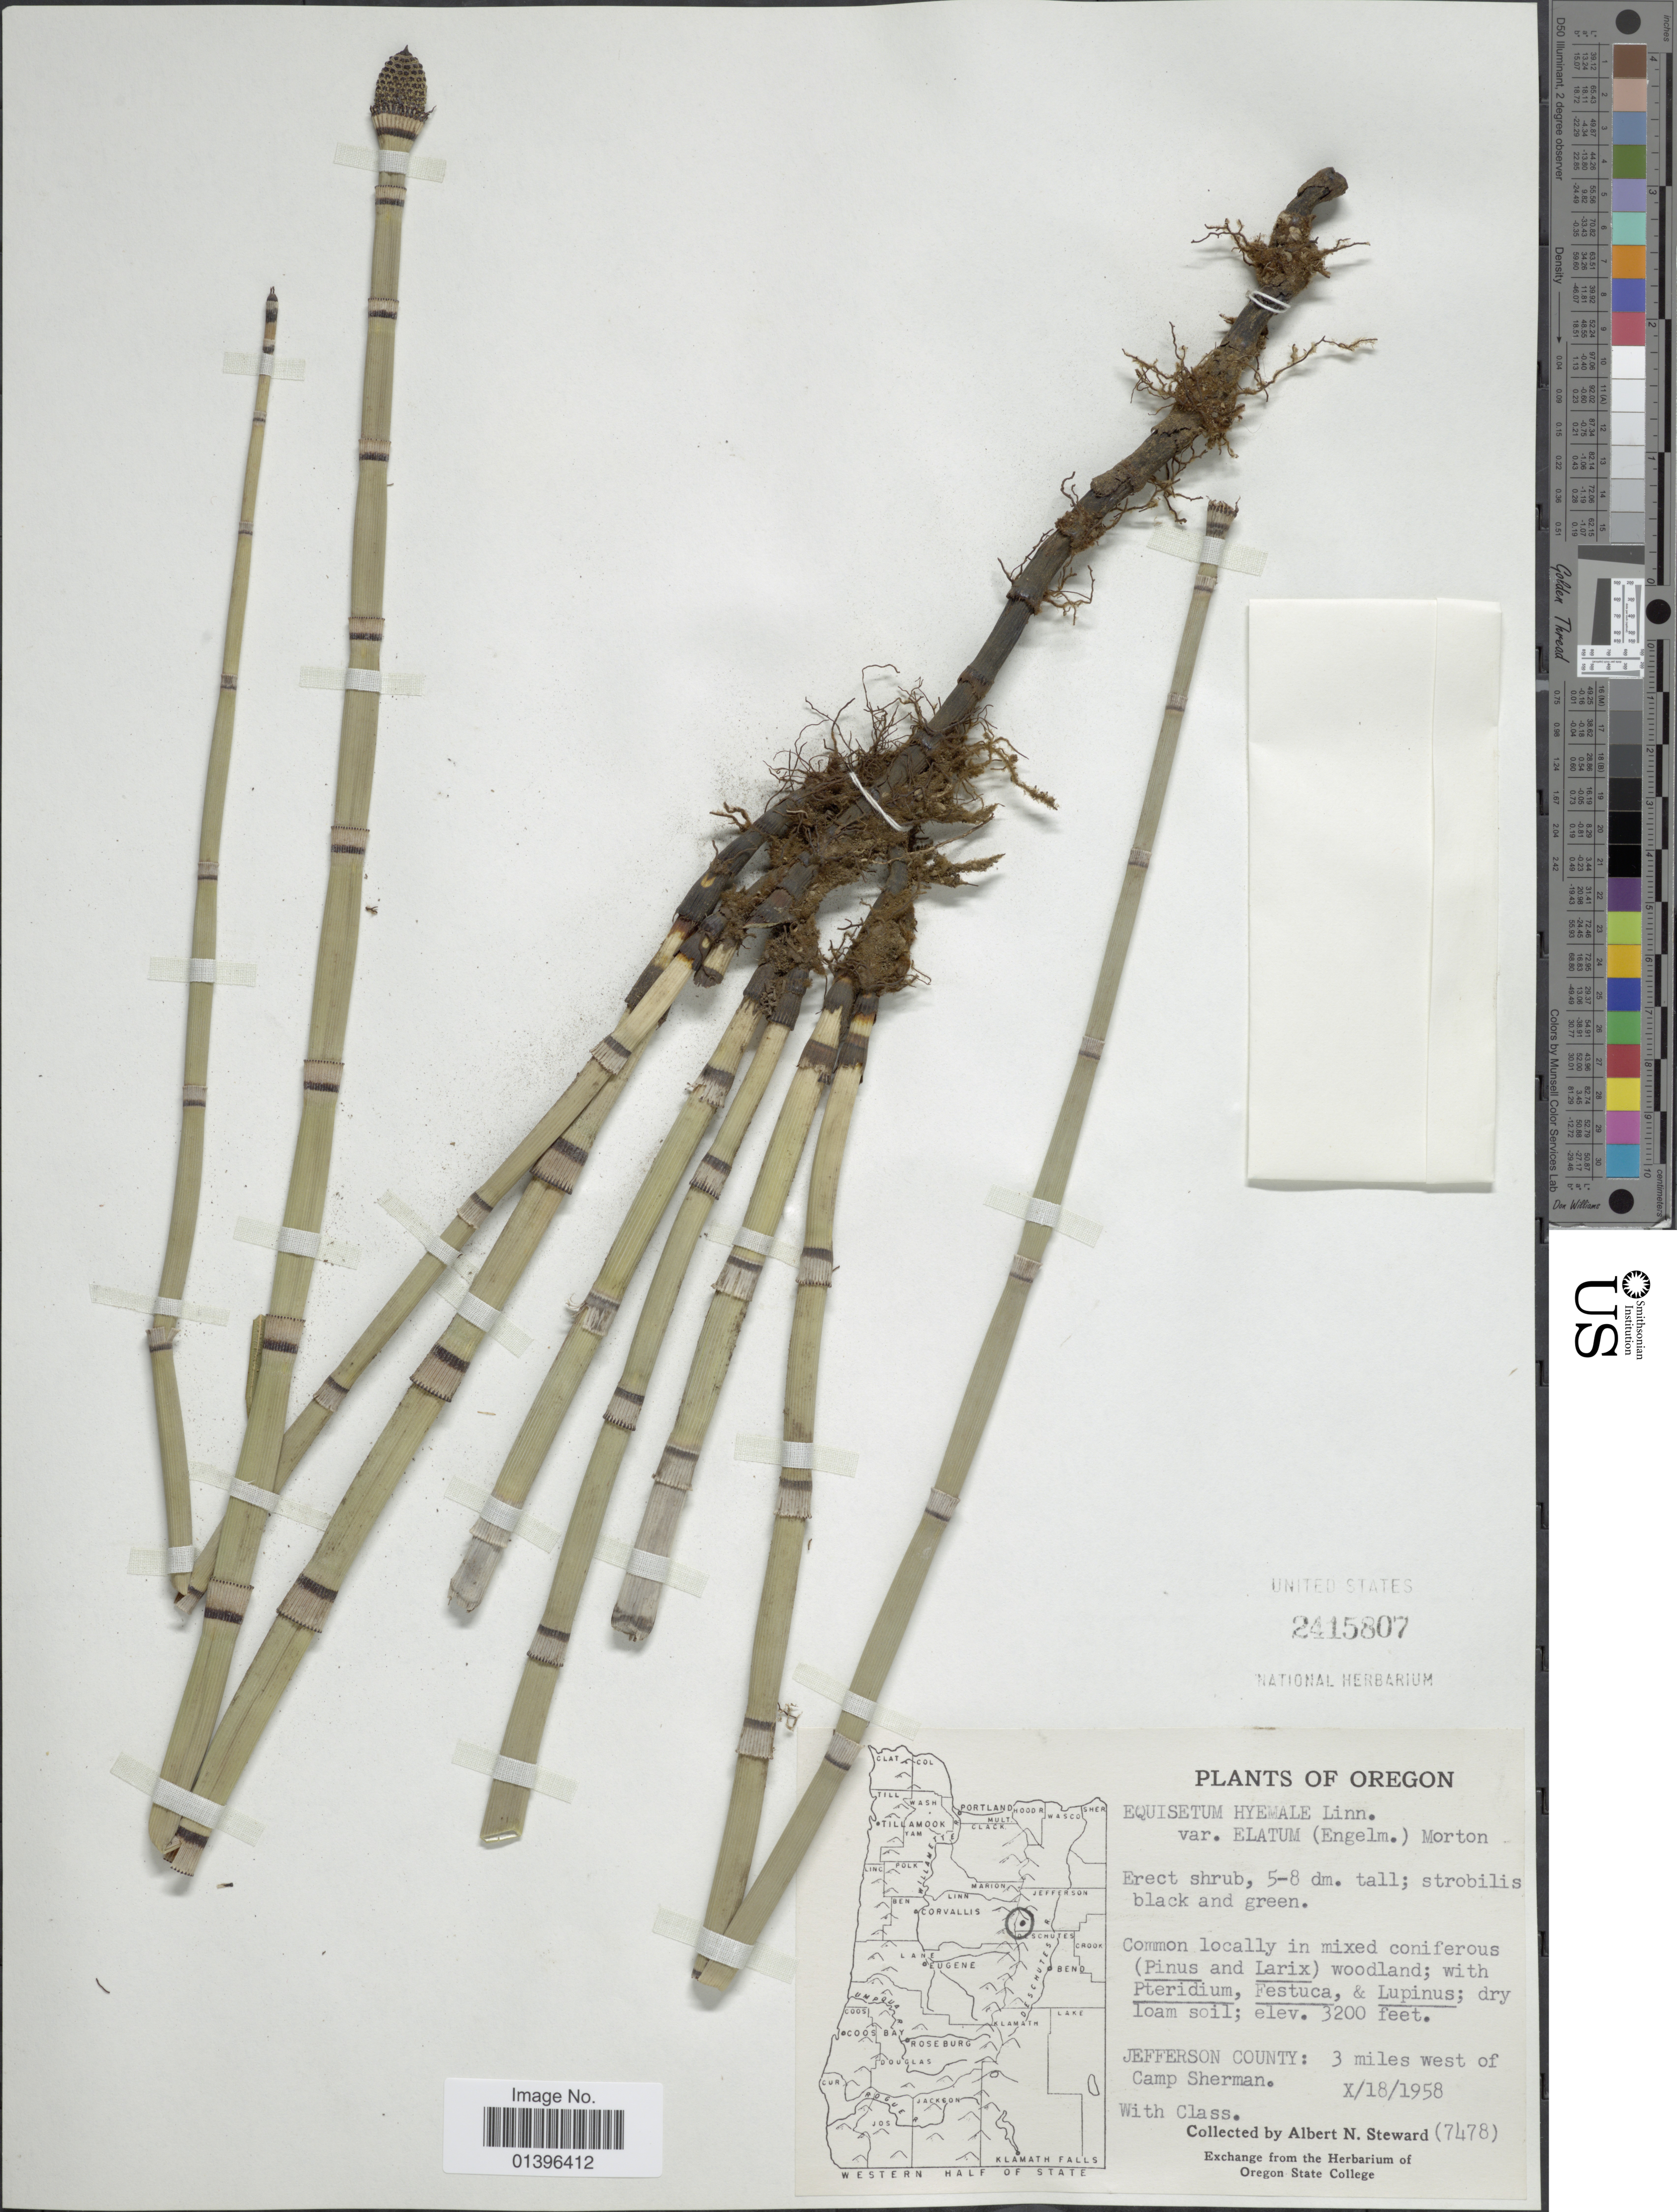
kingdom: Plantae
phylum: Tracheophyta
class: Polypodiopsida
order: Equisetales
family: Equisetaceae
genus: Equisetum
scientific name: Equisetum hyemale var. affine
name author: (Engelm.) A.A. Eaton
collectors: A. N. Steward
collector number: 7478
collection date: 1958-10-18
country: United States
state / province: Oregon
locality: Jefferson County: 3 miles west of Camp Sherman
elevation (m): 975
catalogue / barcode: US 2415807